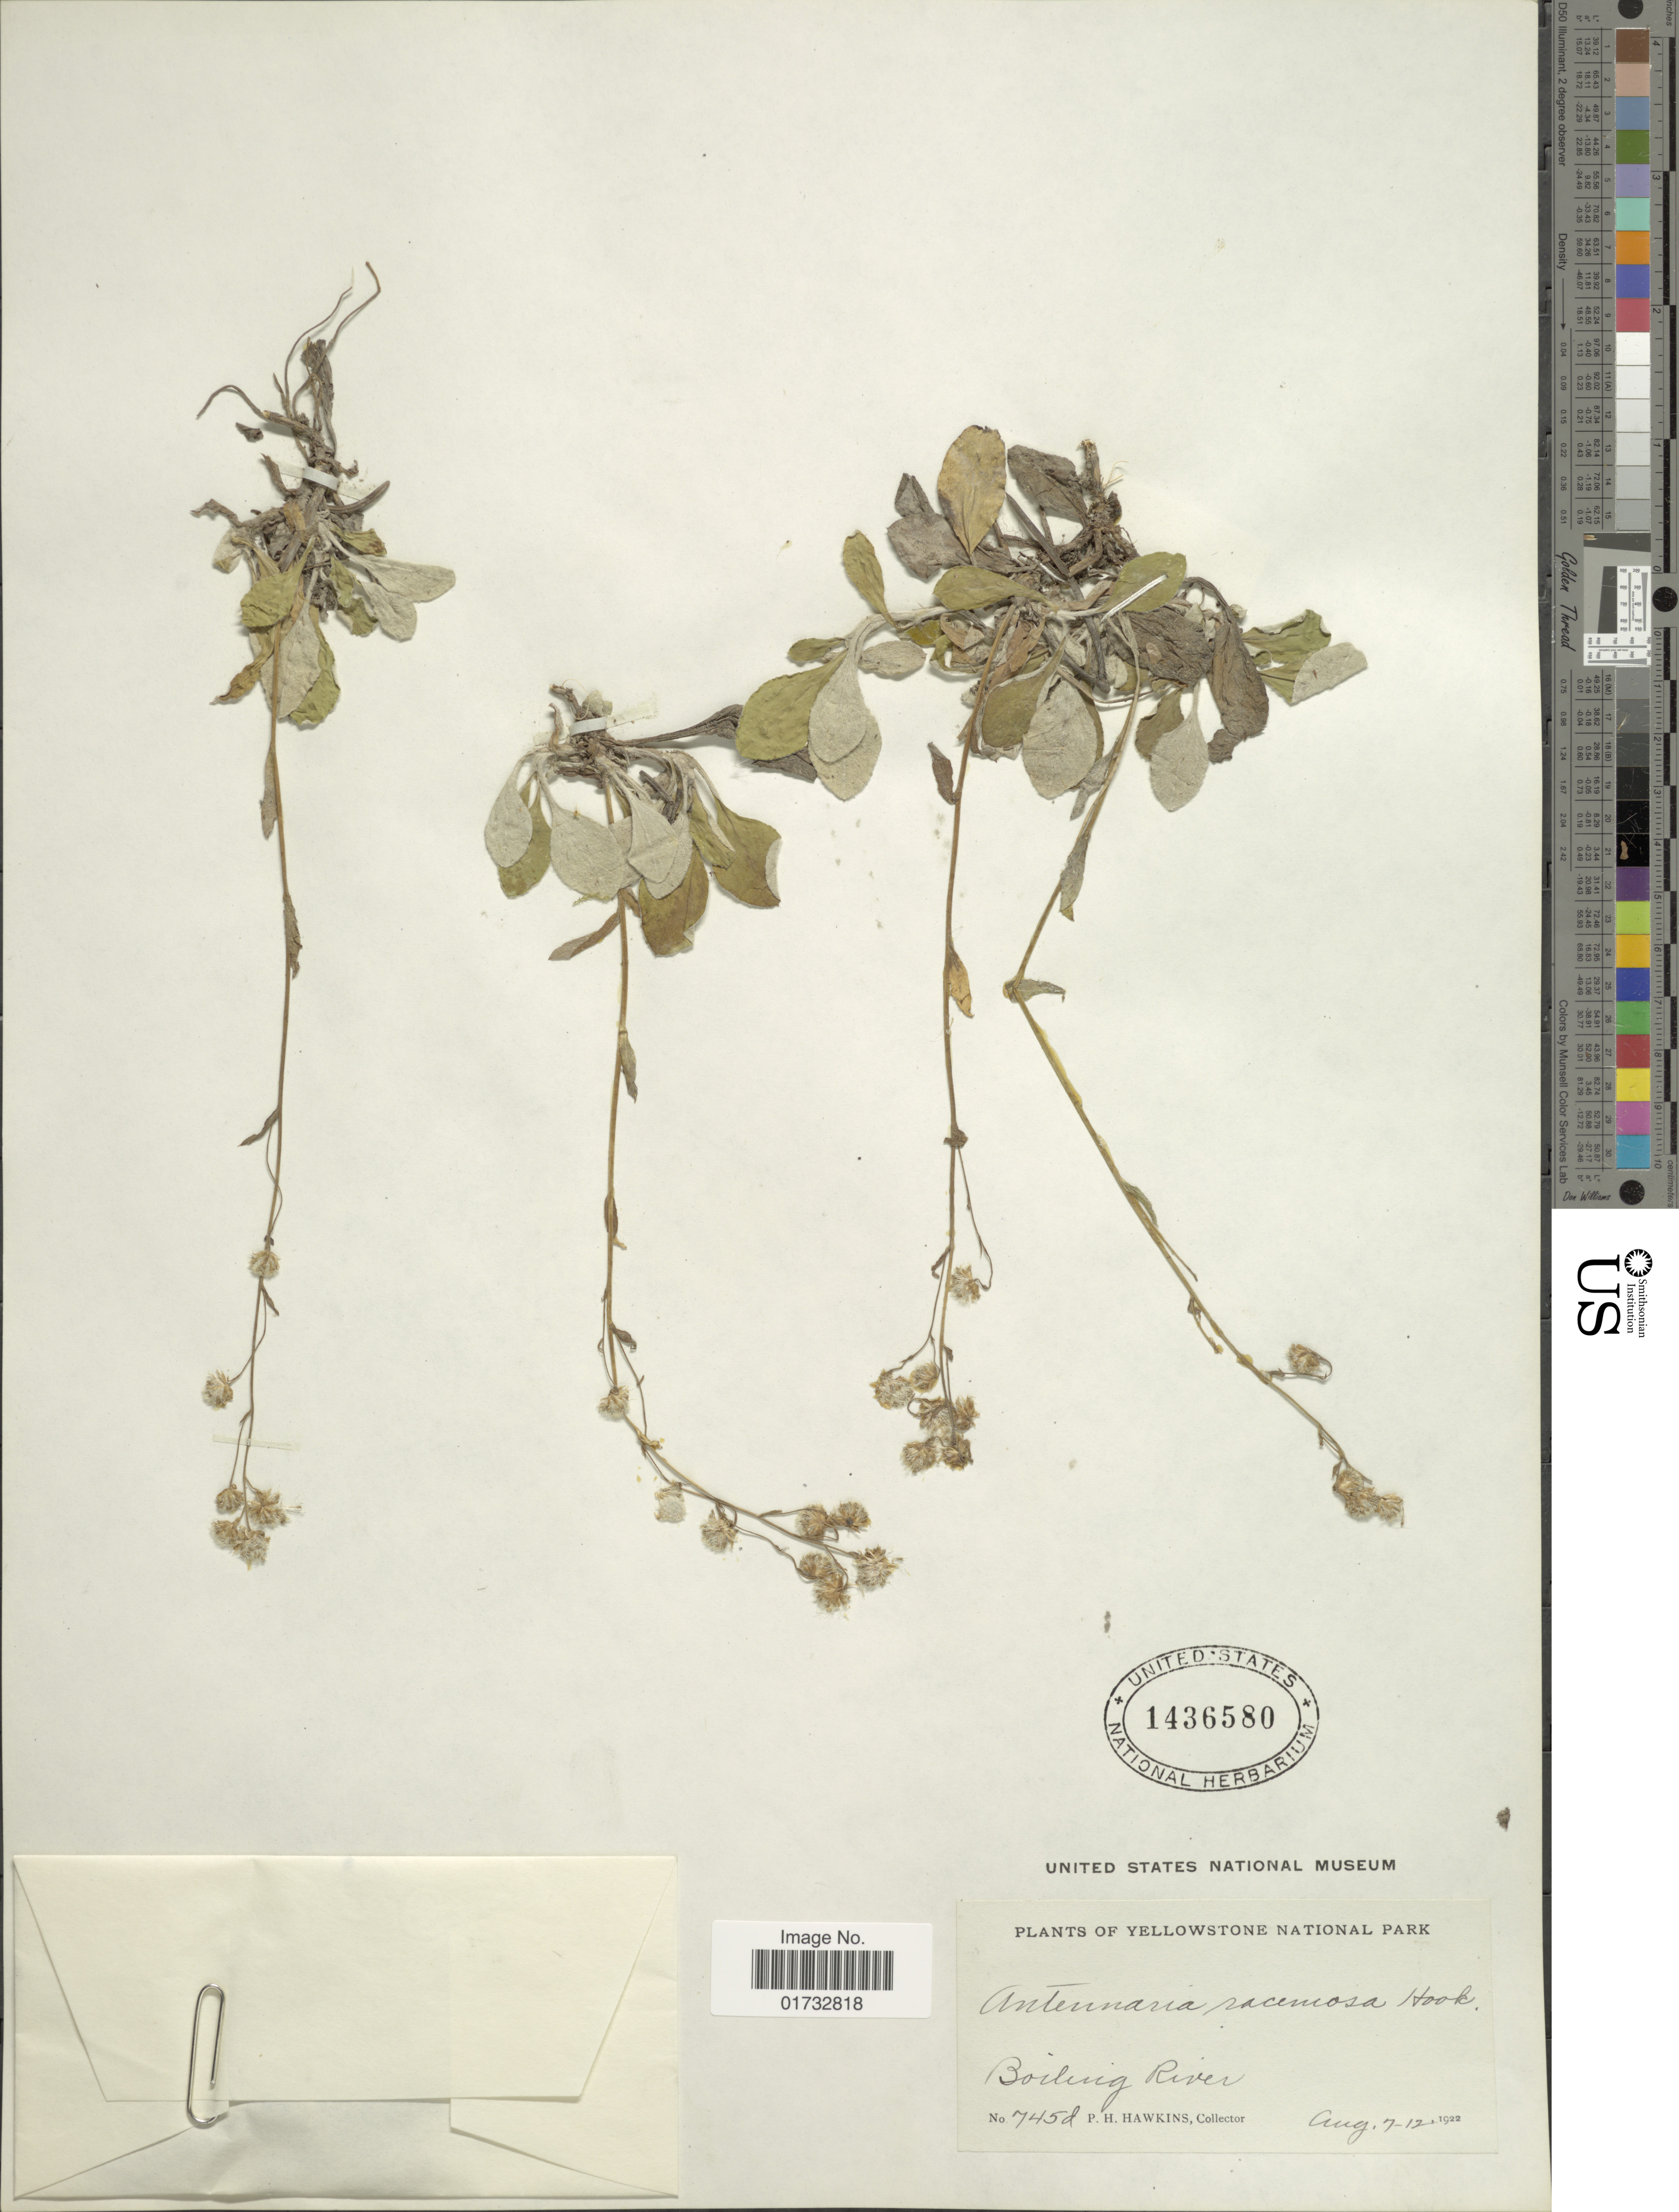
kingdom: Plantae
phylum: Tracheophyta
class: Magnoliopsida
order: Asterales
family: Asteraceae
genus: Antennaria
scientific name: Antennaria racemosa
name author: Hook.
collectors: P. Hawkins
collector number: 745d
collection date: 1922-08-07/1922-08-12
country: United States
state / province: Wyoming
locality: Yellowstone National Park. Boiling River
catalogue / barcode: US 1436580